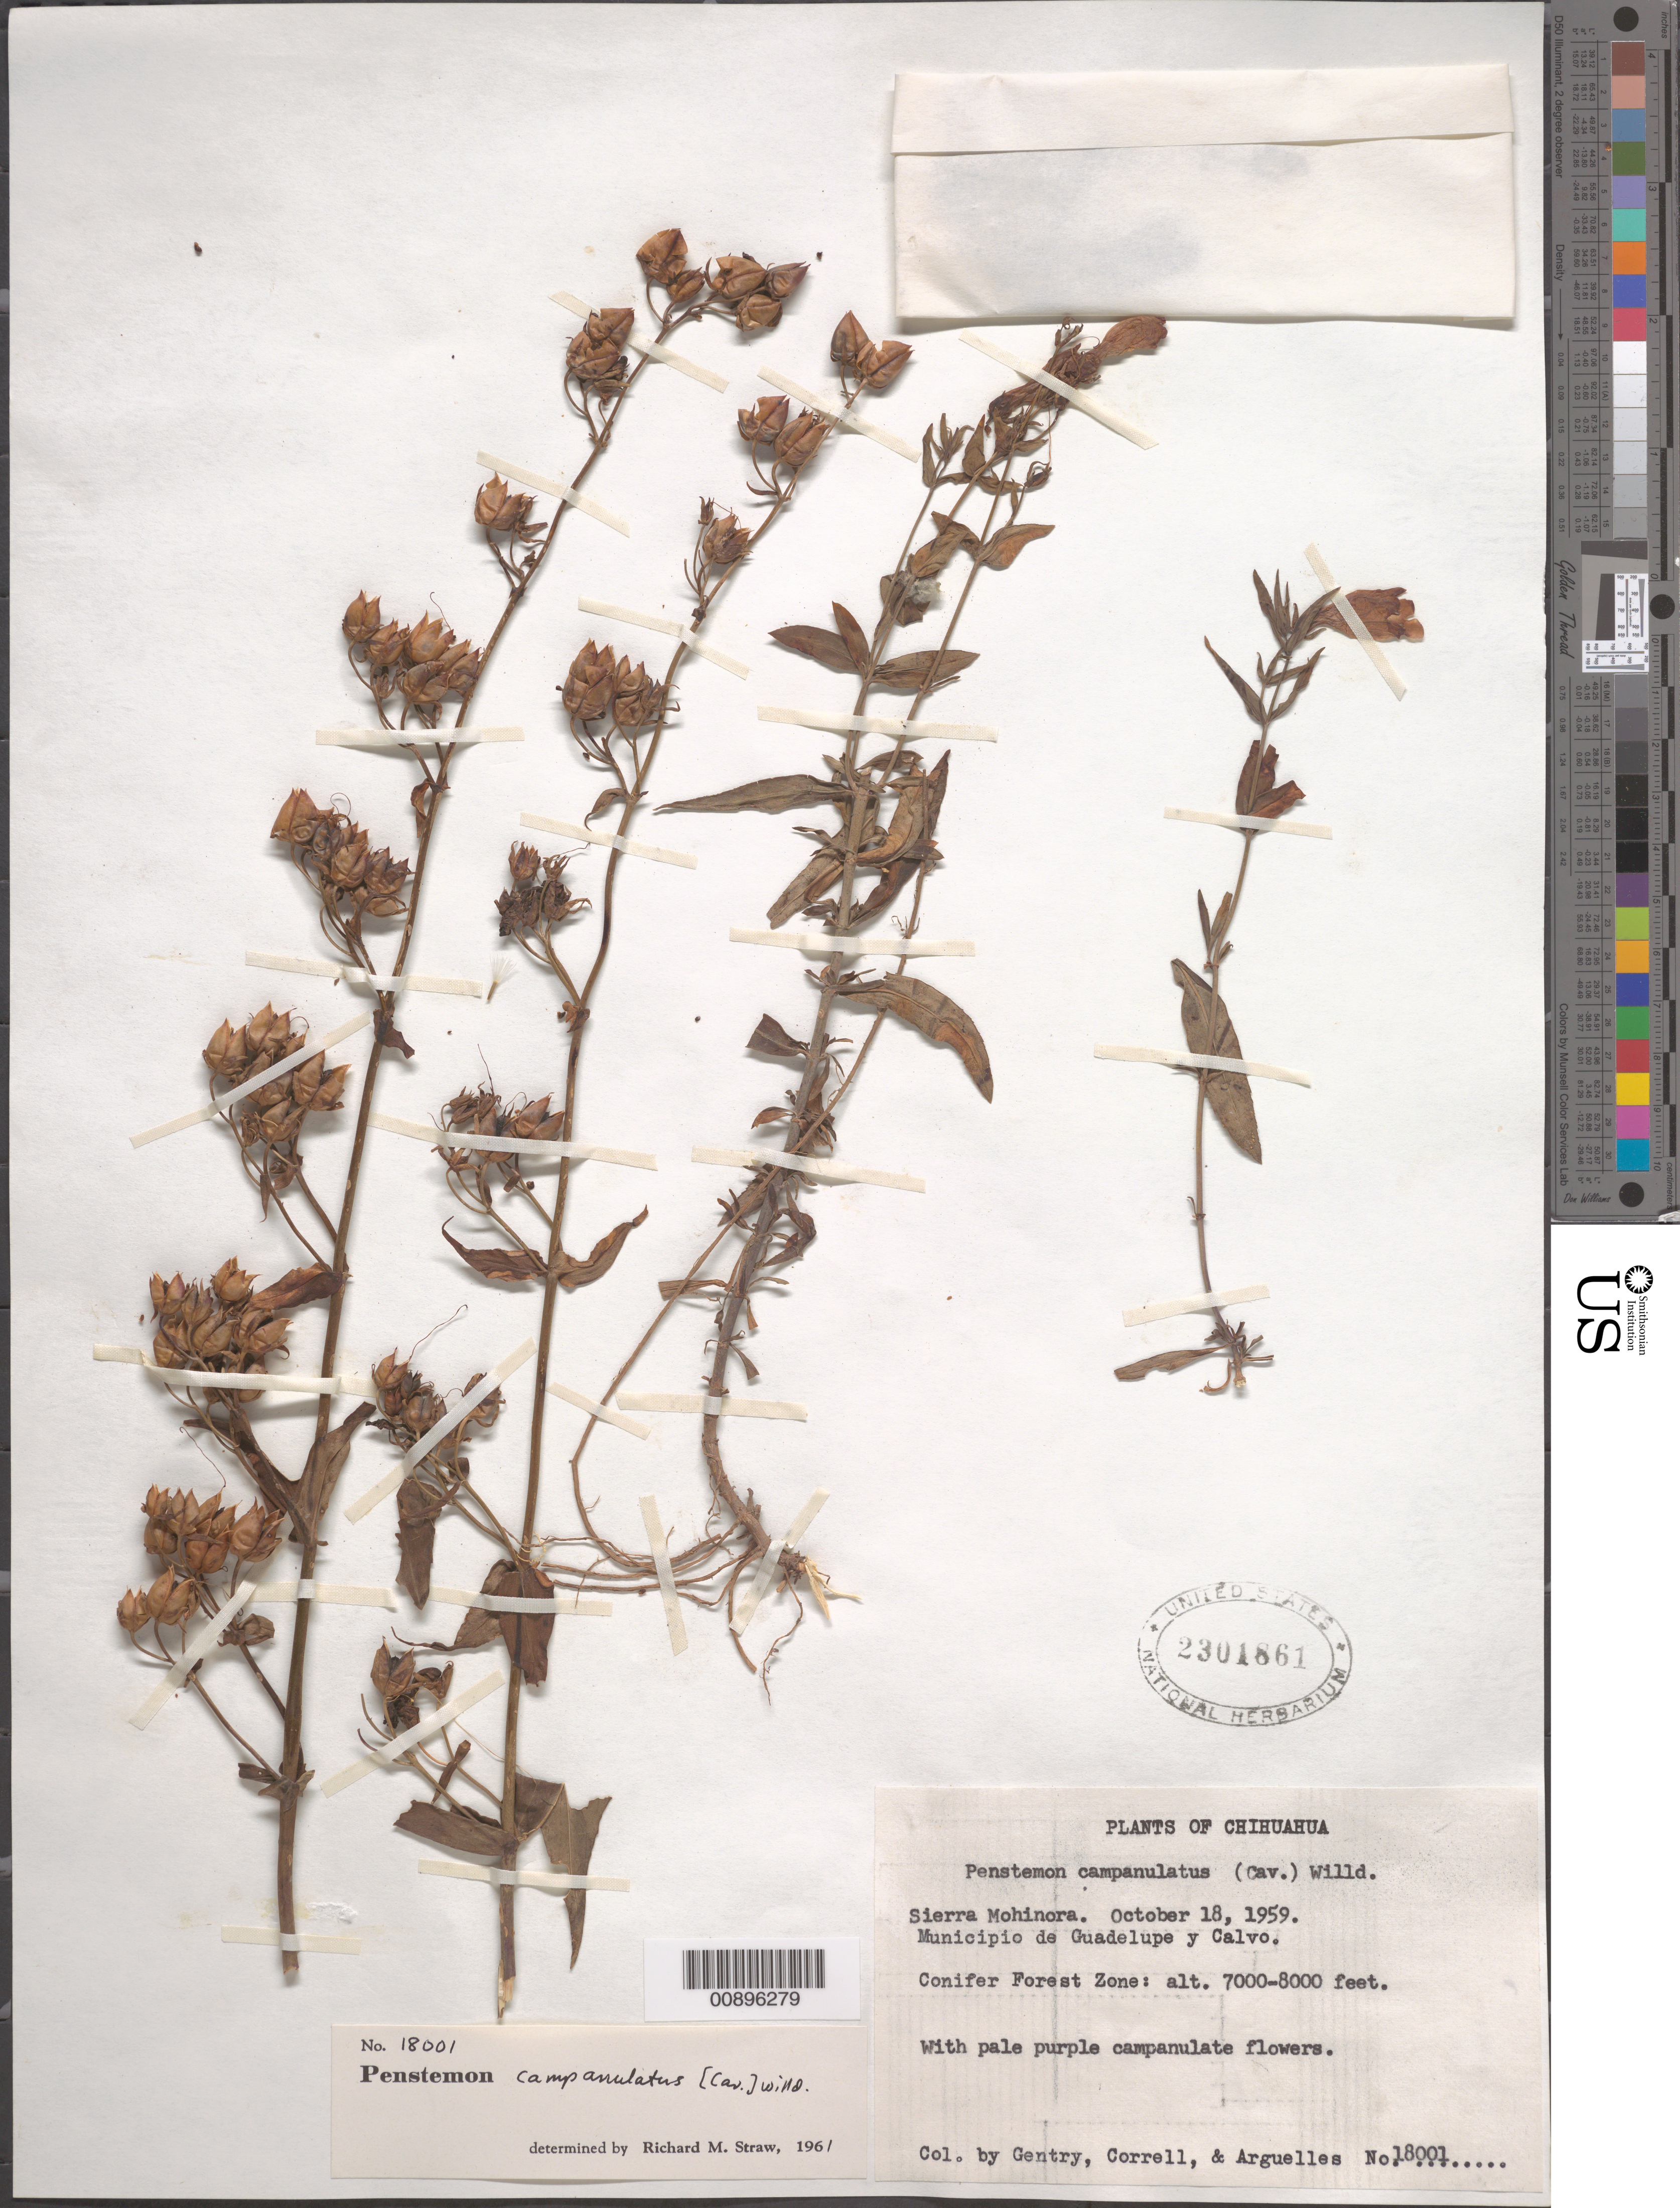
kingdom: Plantae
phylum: Tracheophyta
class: Magnoliopsida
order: Lamiales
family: Plantaginaceae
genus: Penstemon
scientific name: Penstemon campanulatus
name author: (Cav.) Willd.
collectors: Gentry, --, -- Correll & Arguelles, --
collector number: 18001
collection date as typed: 18 Oct 1959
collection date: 1959-10-18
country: Mexico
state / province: Chihuahua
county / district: Guadalupe y Calvo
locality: Sierra Mohinora, Chihuahua.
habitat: Conifer Forest Zone.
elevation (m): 2134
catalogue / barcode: US 2301861